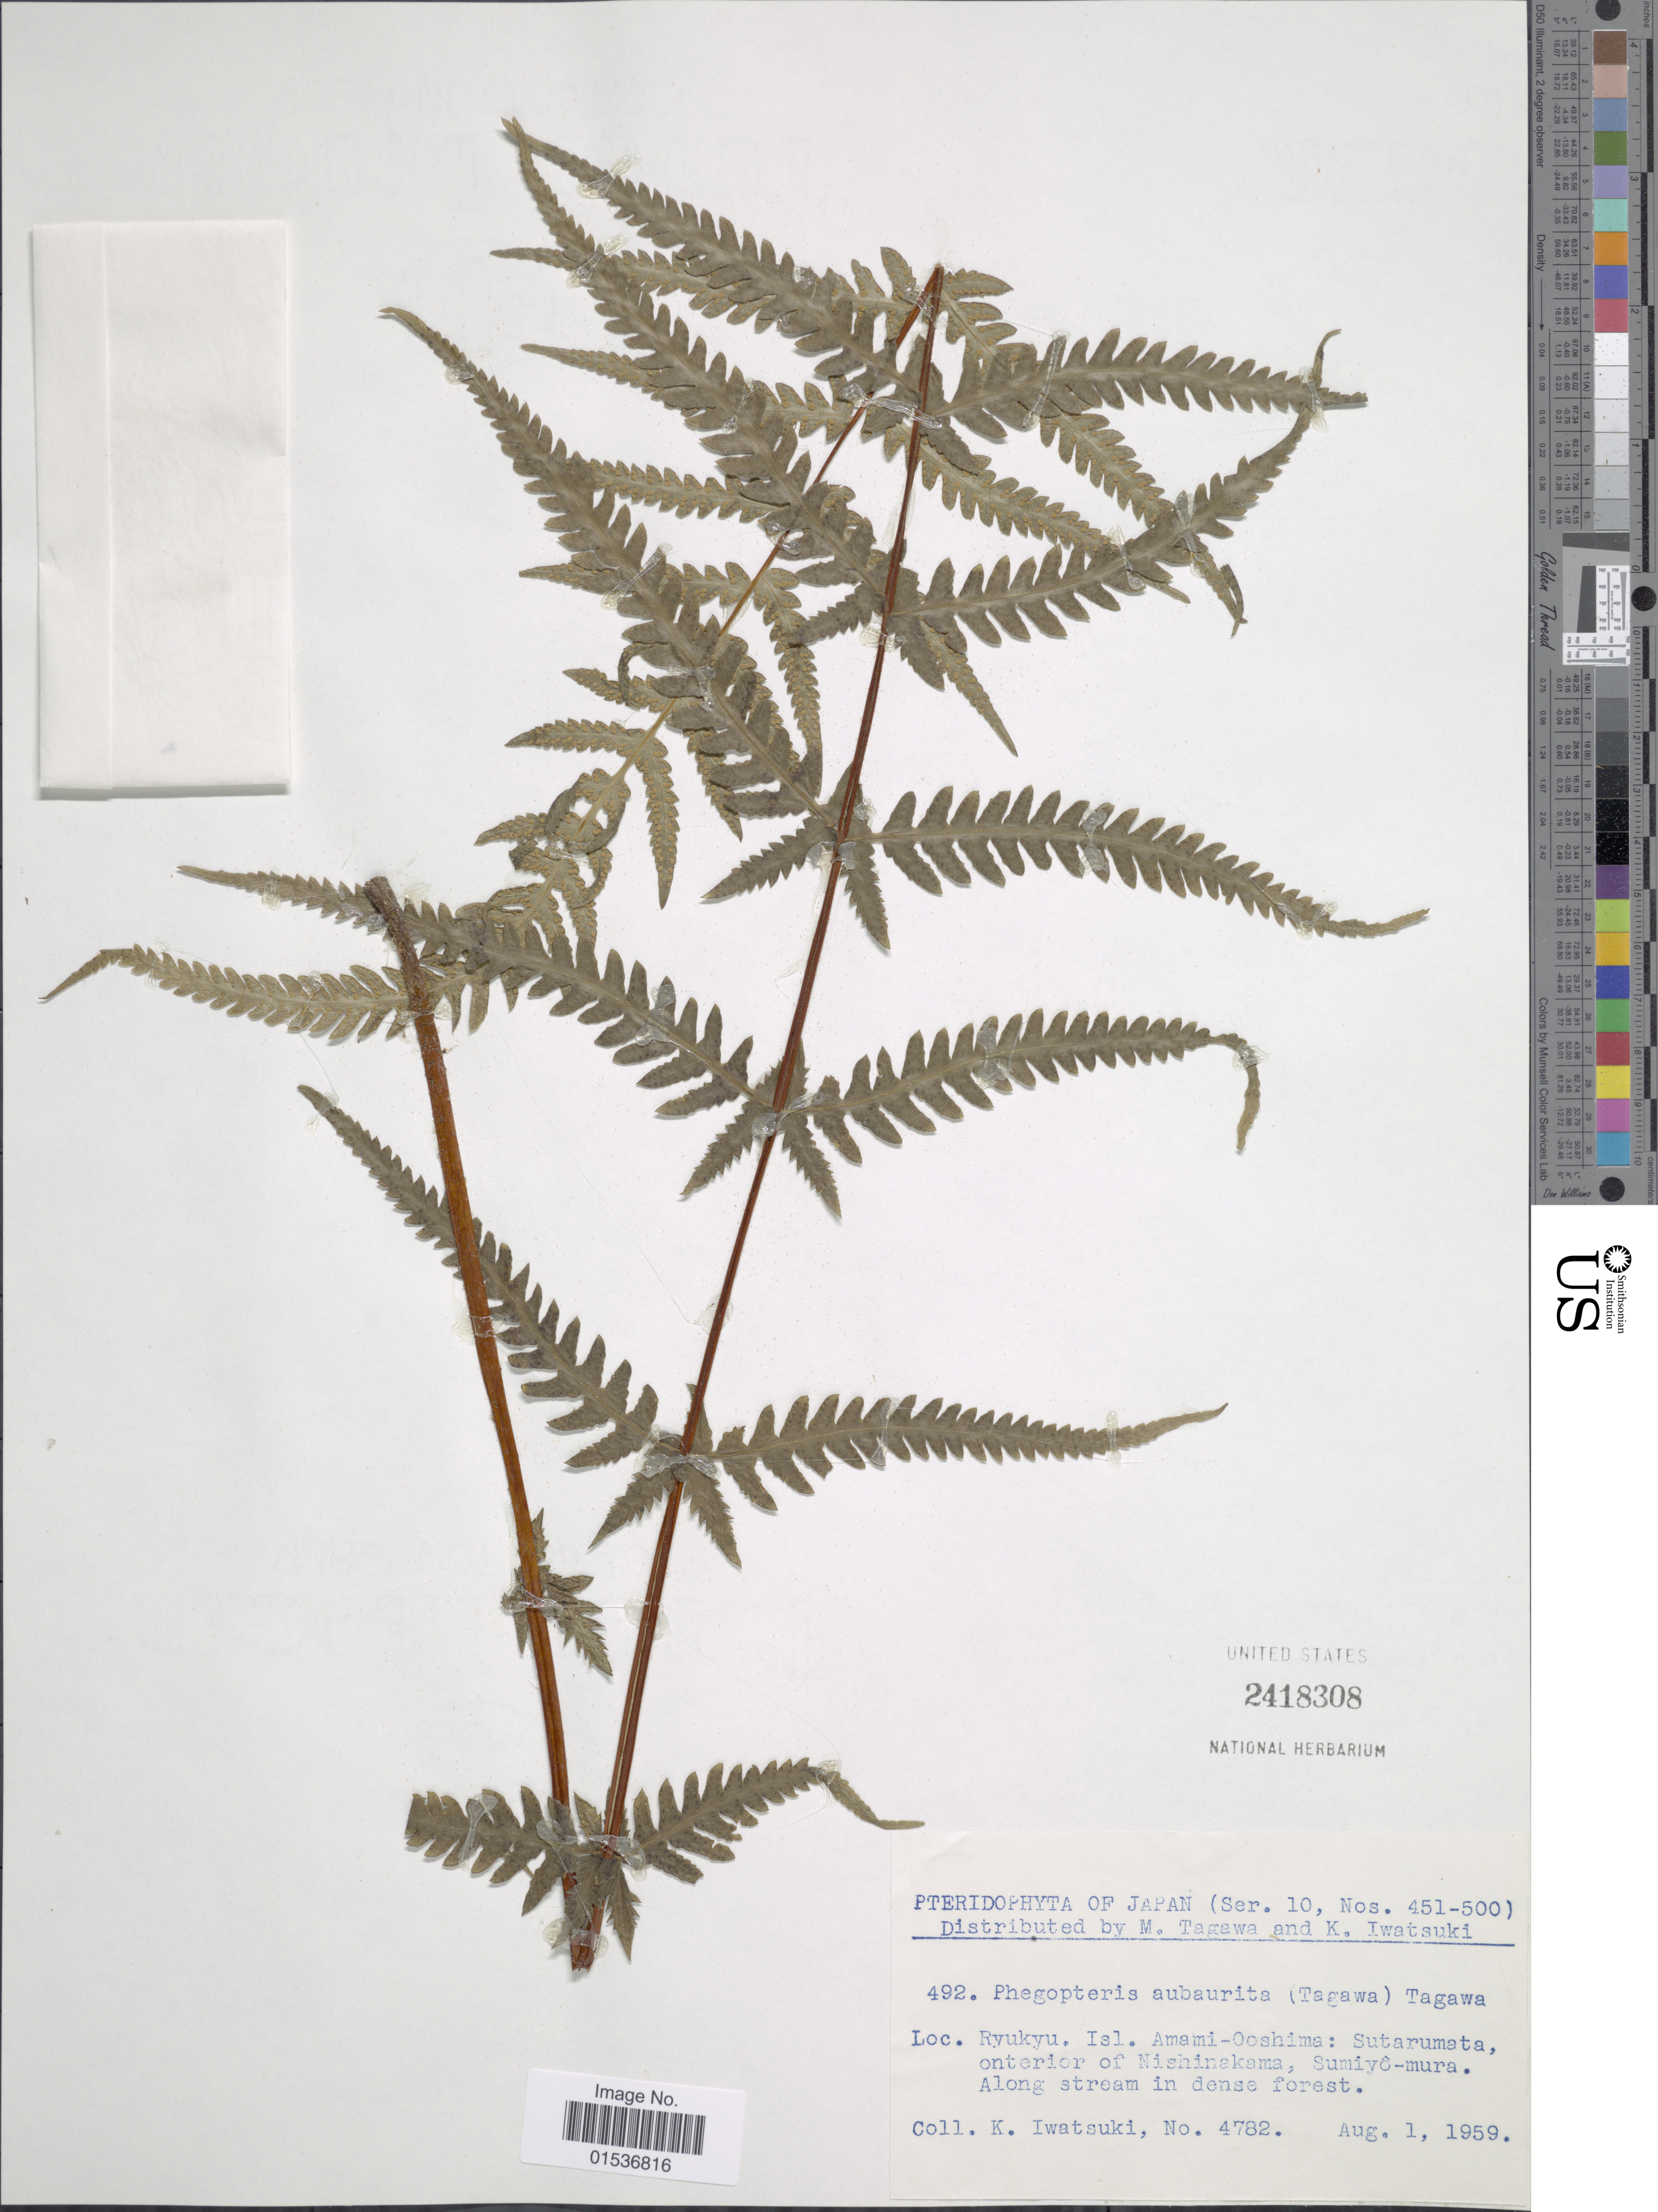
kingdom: Plantae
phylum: Tracheophyta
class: Polypodiopsida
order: Polypodiales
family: Thelypteridaceae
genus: Pseudophegopteris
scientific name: Pseudophegopteris subaurita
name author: (Tagawa) Ching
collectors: K. Iwatsuki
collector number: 4782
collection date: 1959-08-01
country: Japan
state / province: Okinawa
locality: Japan, Ryukyu. Isl. Amami-Ooshima: Sutarumata, onterior of Nishinakama, Sumiyo-mura.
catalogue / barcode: US 2418308